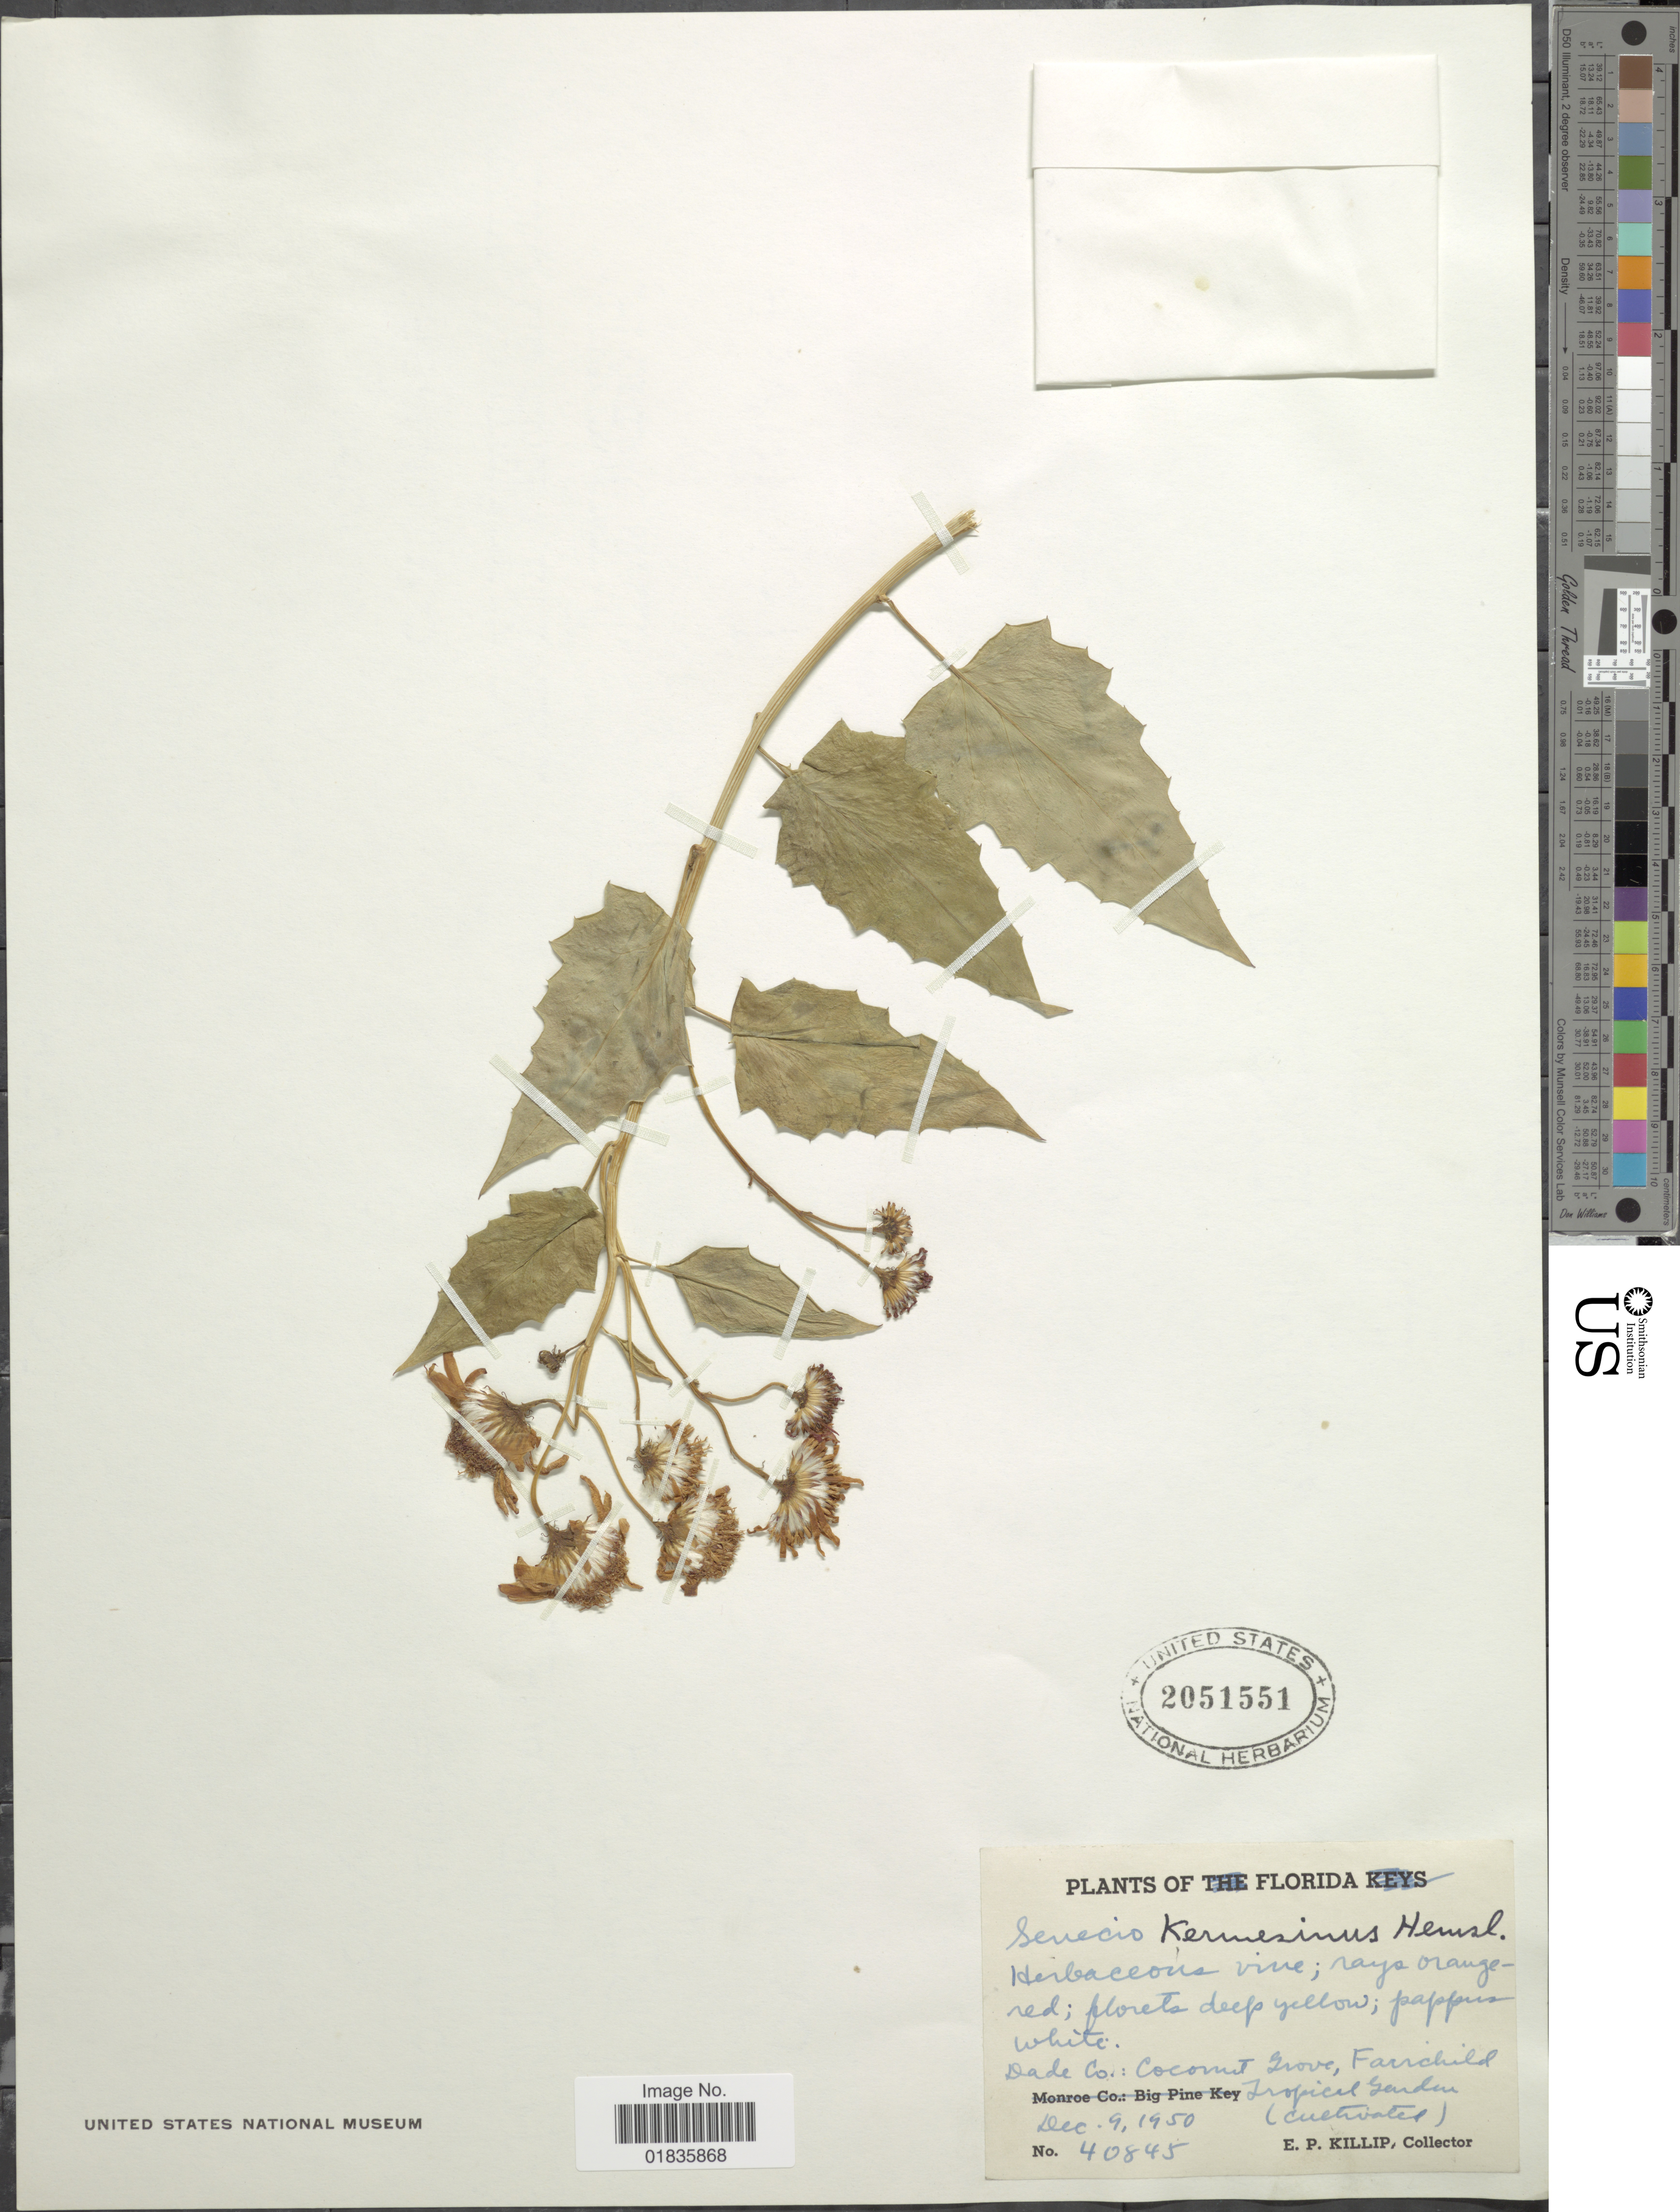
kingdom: Plantae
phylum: Tracheophyta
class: Magnoliopsida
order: Asterales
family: Asteraceae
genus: Senecio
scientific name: Senecio kermesinus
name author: Hemsl.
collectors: E. P. Killip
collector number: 40845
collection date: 1950-12-09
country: United States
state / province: Florida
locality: Dade Co.: Coconut Grove, Fairchild Tropical Garden (cultivated).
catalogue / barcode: US 2051551